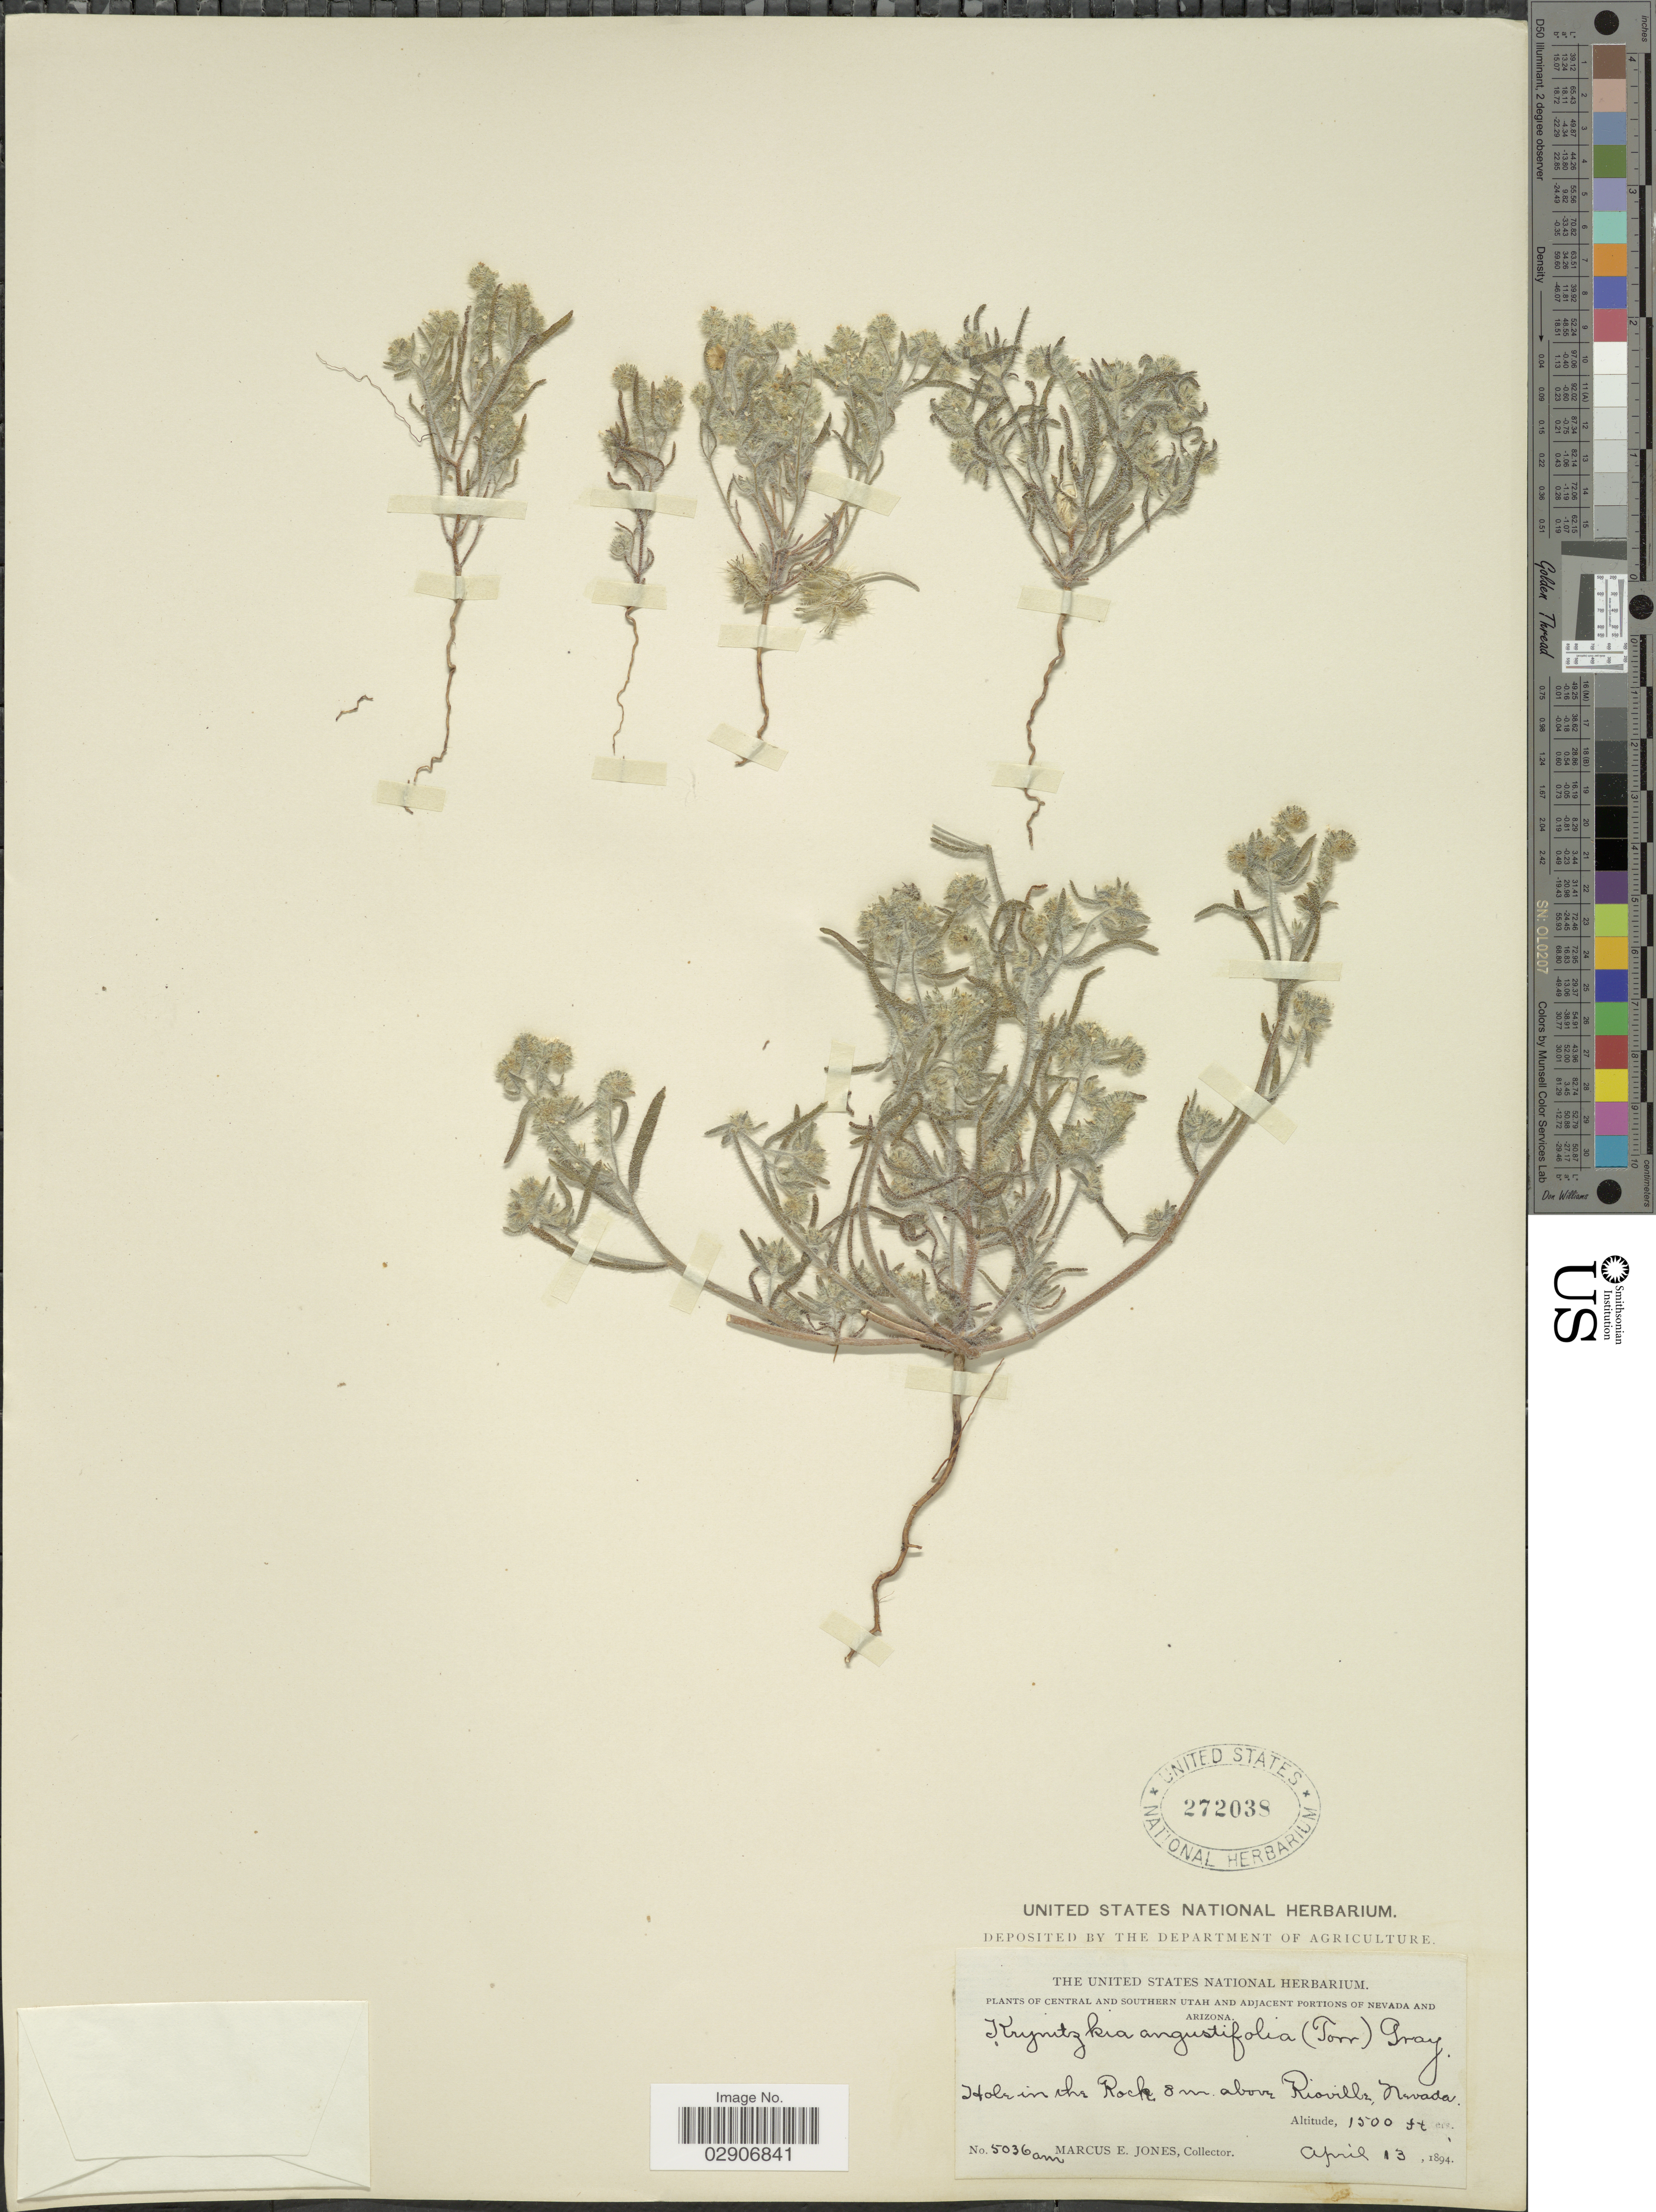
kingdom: Plantae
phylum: Tracheophyta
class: Magnoliopsida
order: Boraginales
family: Boraginaceae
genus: Cryptantha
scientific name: Cryptantha angustifolia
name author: (Torr.) Greene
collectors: M. E. Jones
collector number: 5036am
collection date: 1894-04-13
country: United States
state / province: Nevada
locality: Hole in the Rock, 8 m. above Rioville.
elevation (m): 457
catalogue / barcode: US 272038